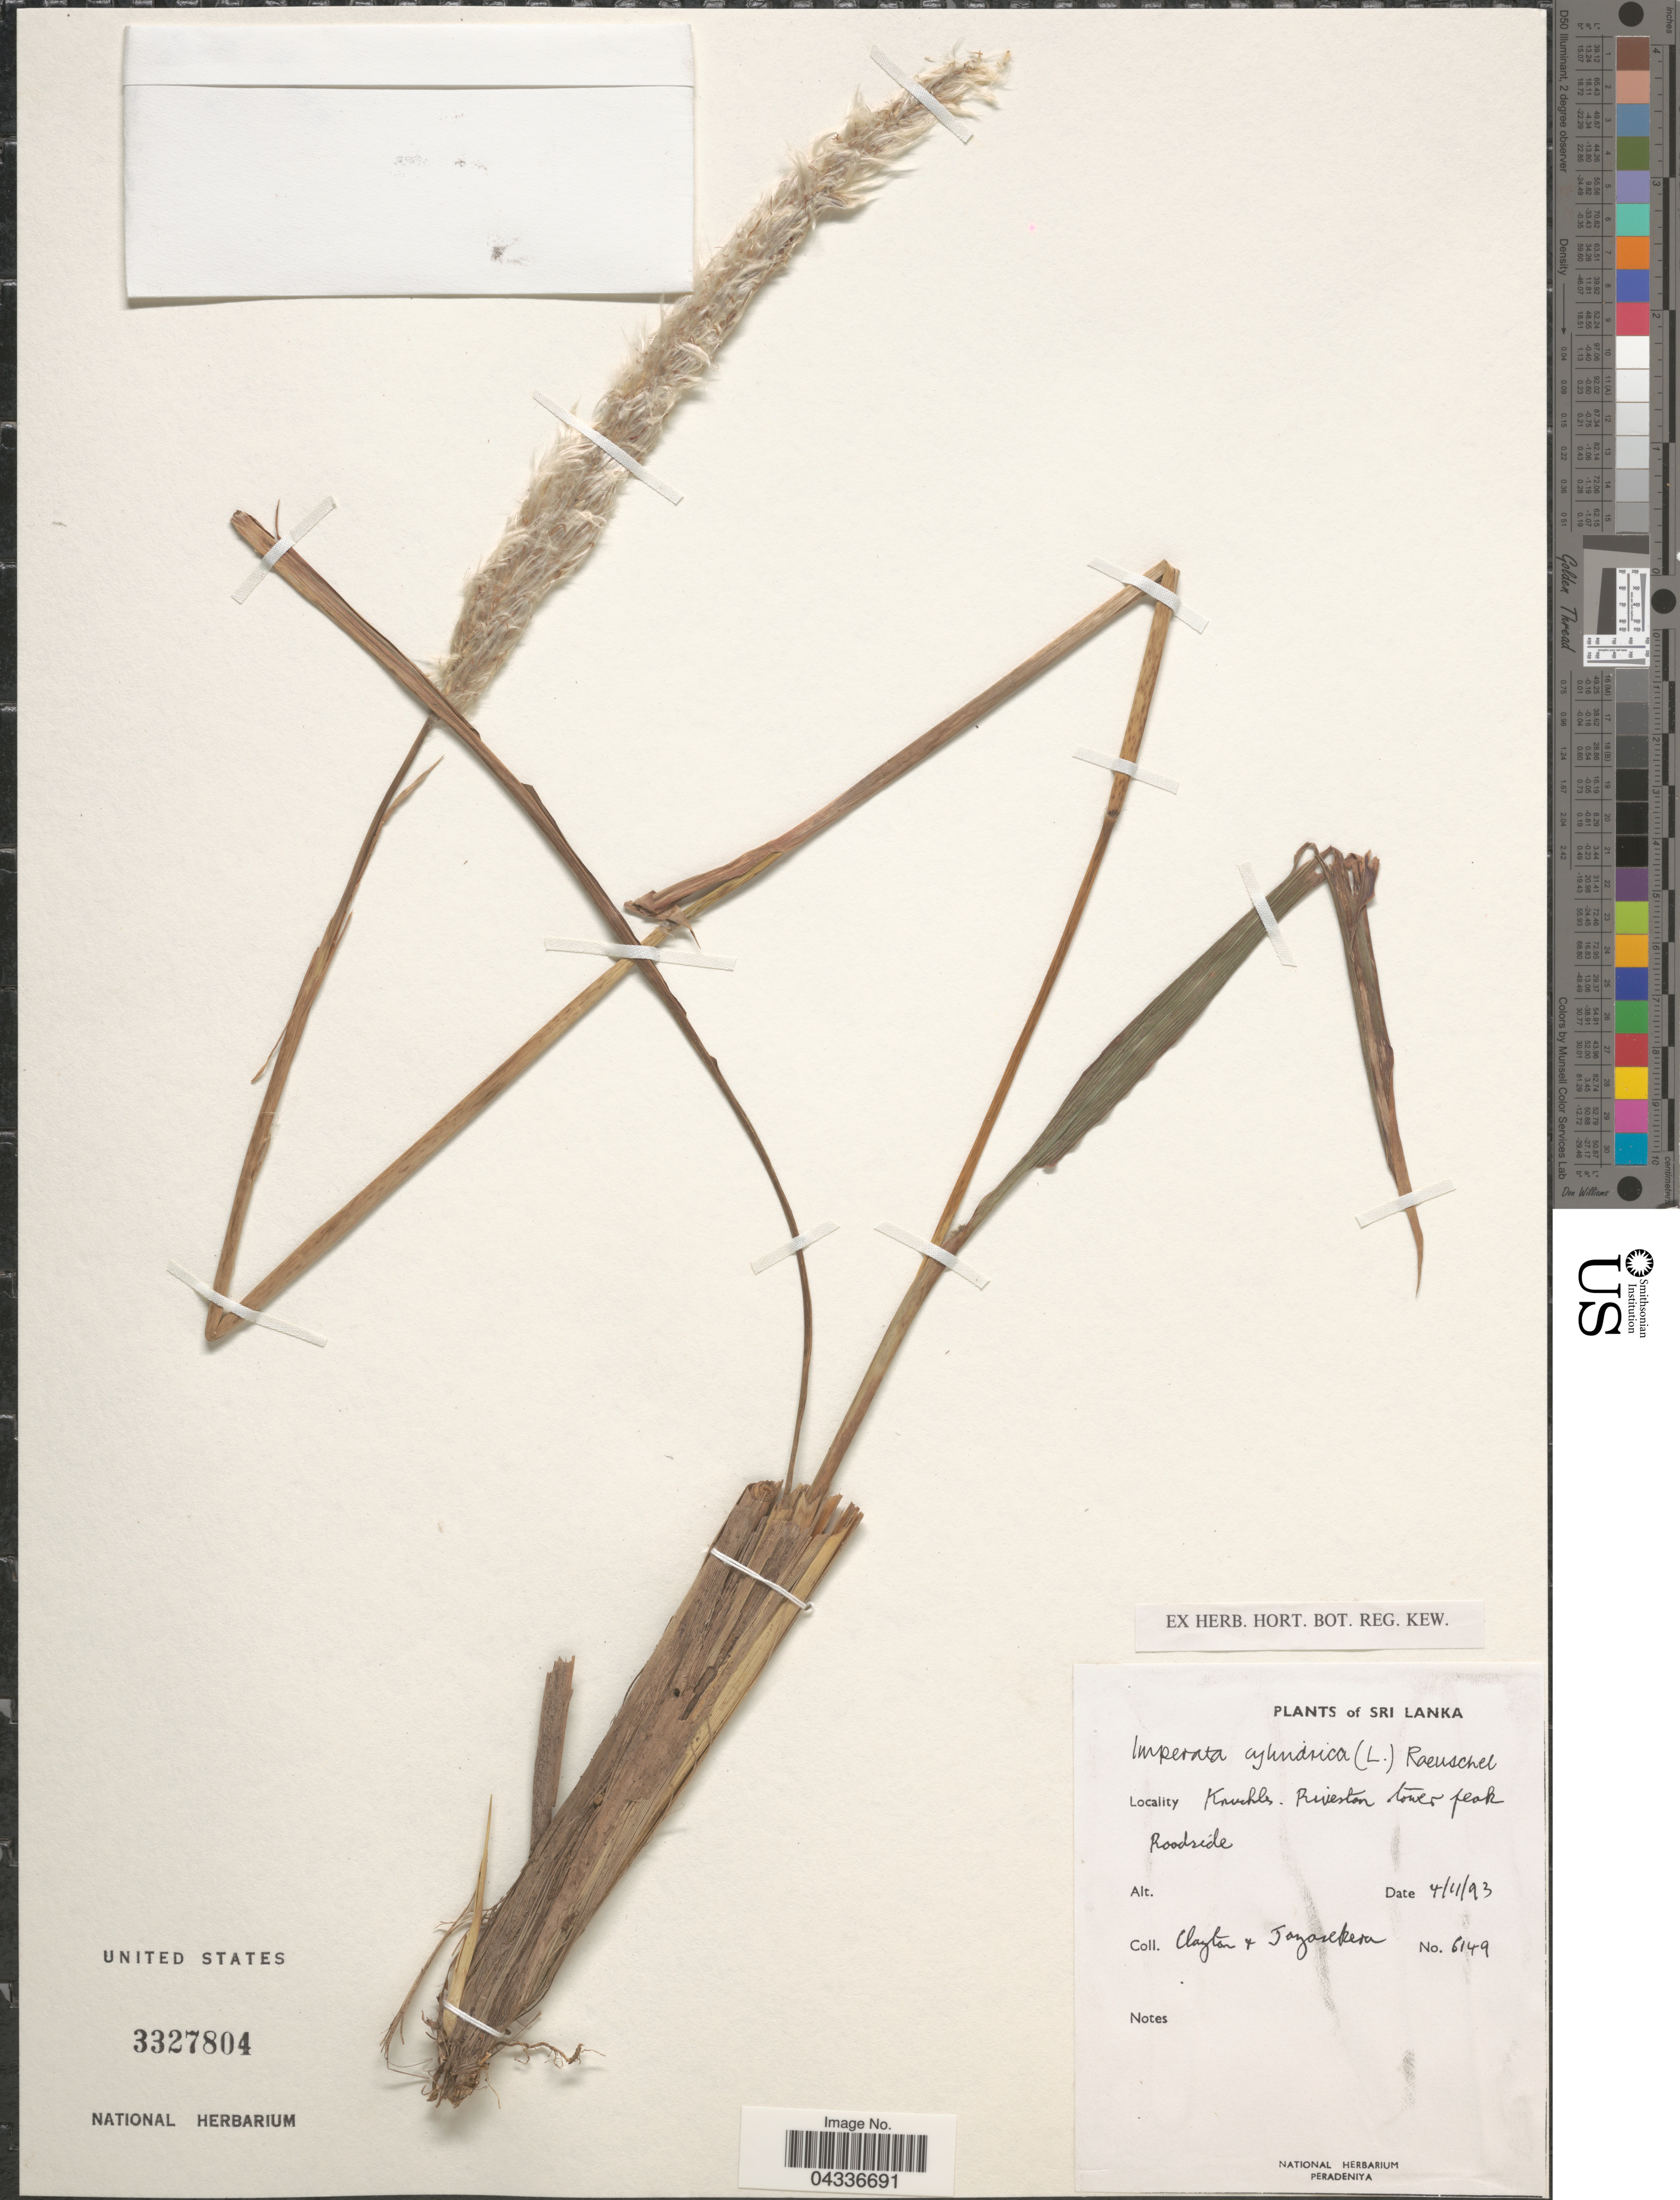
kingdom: Plantae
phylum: Tracheophyta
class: Liliopsida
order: Poales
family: Poaceae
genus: Imperata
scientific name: Imperata cylindrica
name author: (L.) P. Beauv.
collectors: Clayton & -. Jayasekera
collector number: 6149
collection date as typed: Transcribed d/m/y: 4/11/93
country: Sri Lanka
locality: Knuckles - Riveston tower peak.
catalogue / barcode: US 3327804